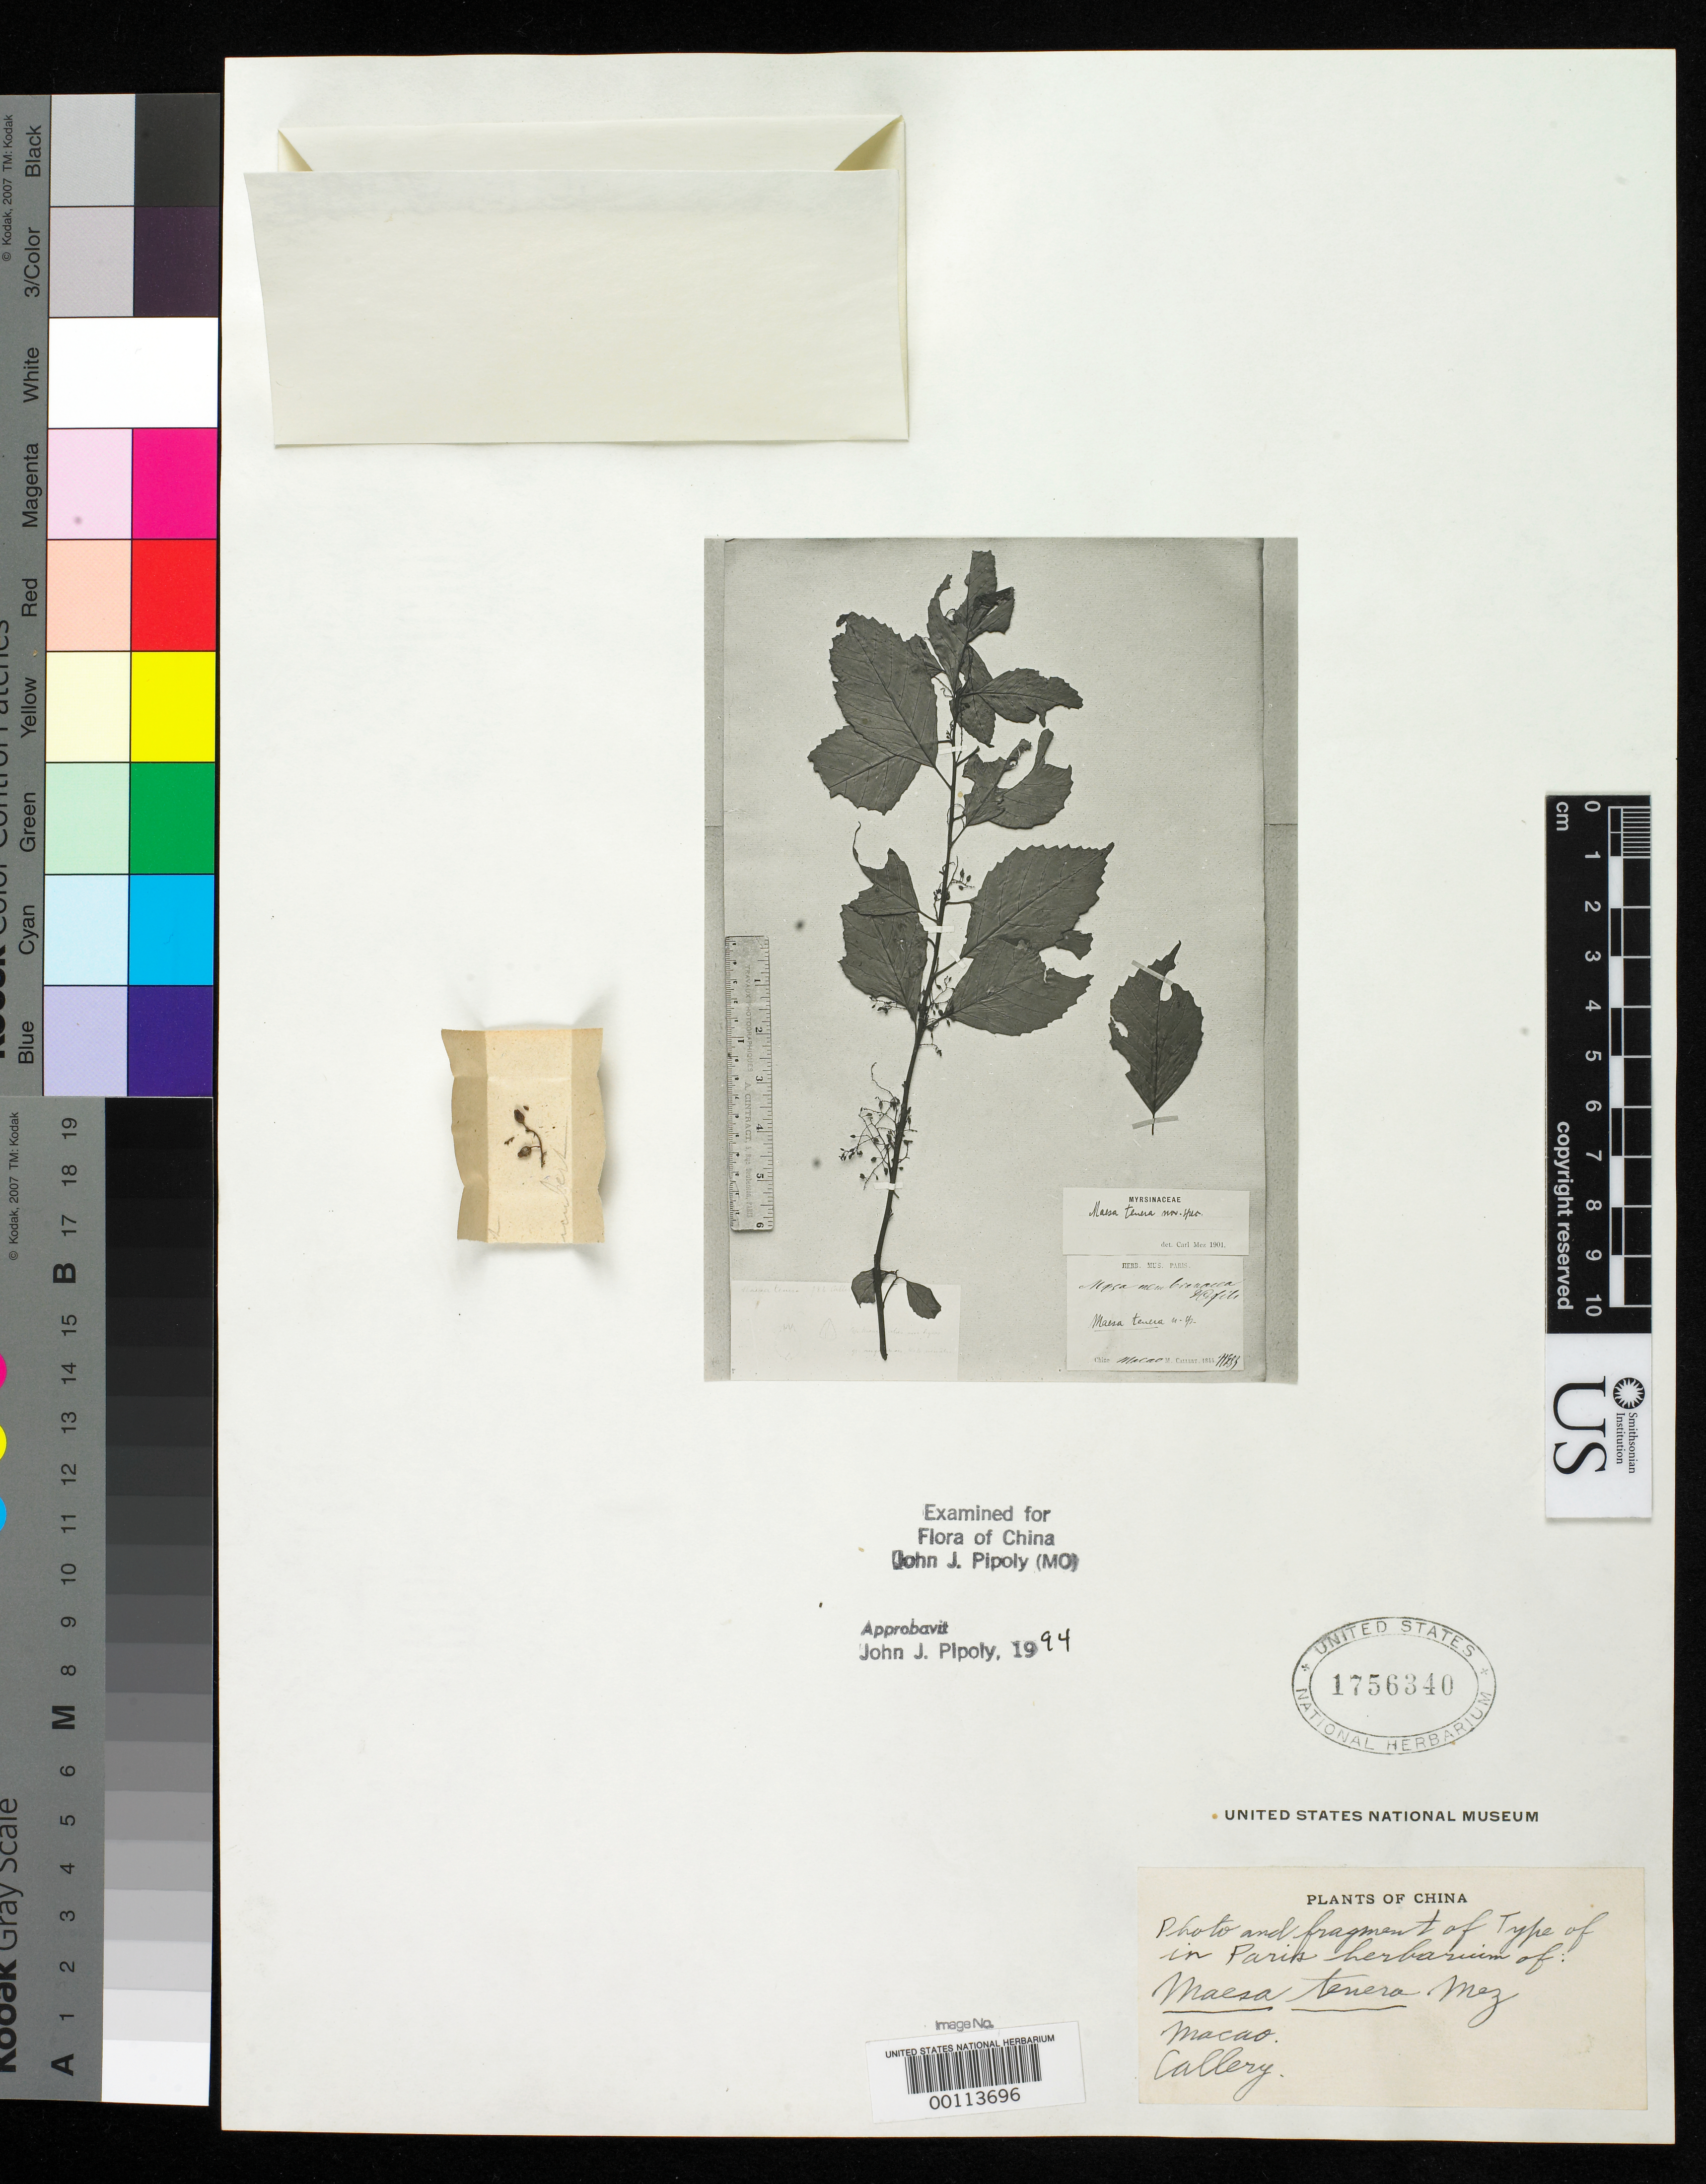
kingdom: Plantae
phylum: Tracheophyta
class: Magnoliopsida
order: Ericales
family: Primulaceae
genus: Maesa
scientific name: Maesa tenera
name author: Mez in Engl.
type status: Type Fragment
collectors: J. Callery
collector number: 783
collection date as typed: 1844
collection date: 1844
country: China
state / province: Macau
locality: Macao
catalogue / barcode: US 1756340